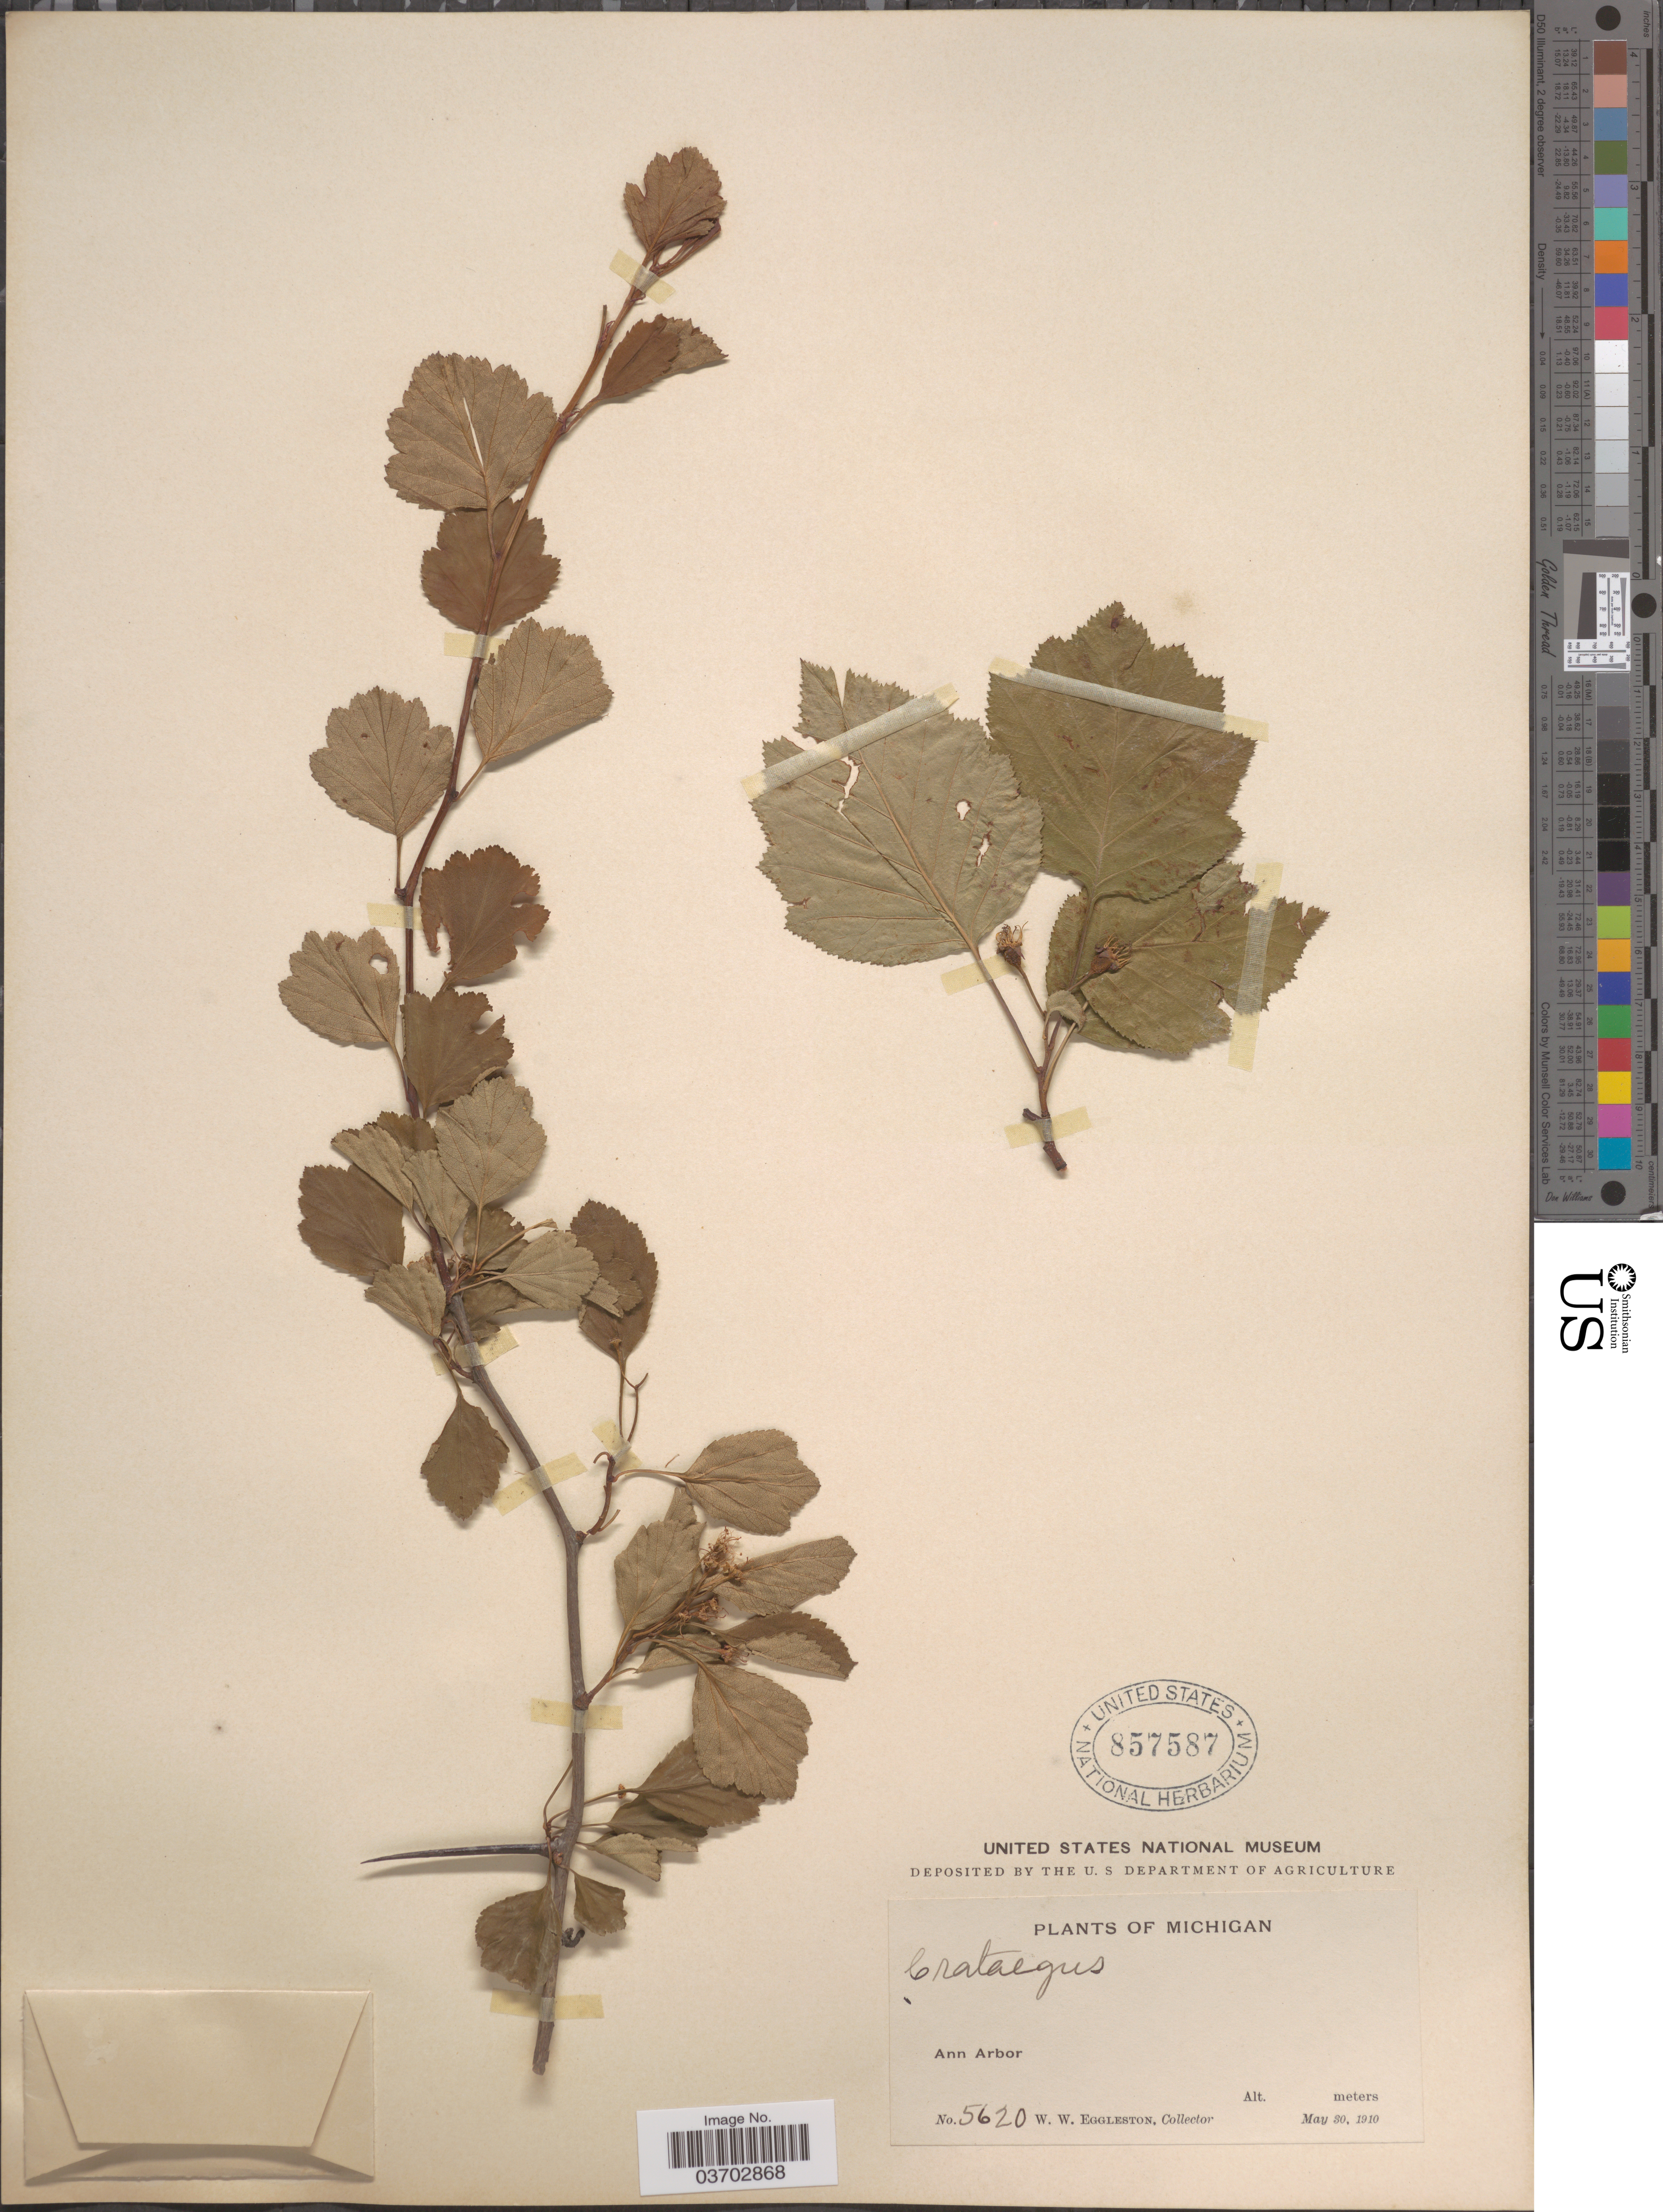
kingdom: Plantae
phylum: Tracheophyta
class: Magnoliopsida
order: Rosales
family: Rosaceae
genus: Crataegus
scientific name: Crataegus sp.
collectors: W. W. Eggleston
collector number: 5620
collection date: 1910-05-30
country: United States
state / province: Michigan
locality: Ann Arbor.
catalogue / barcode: US 857587